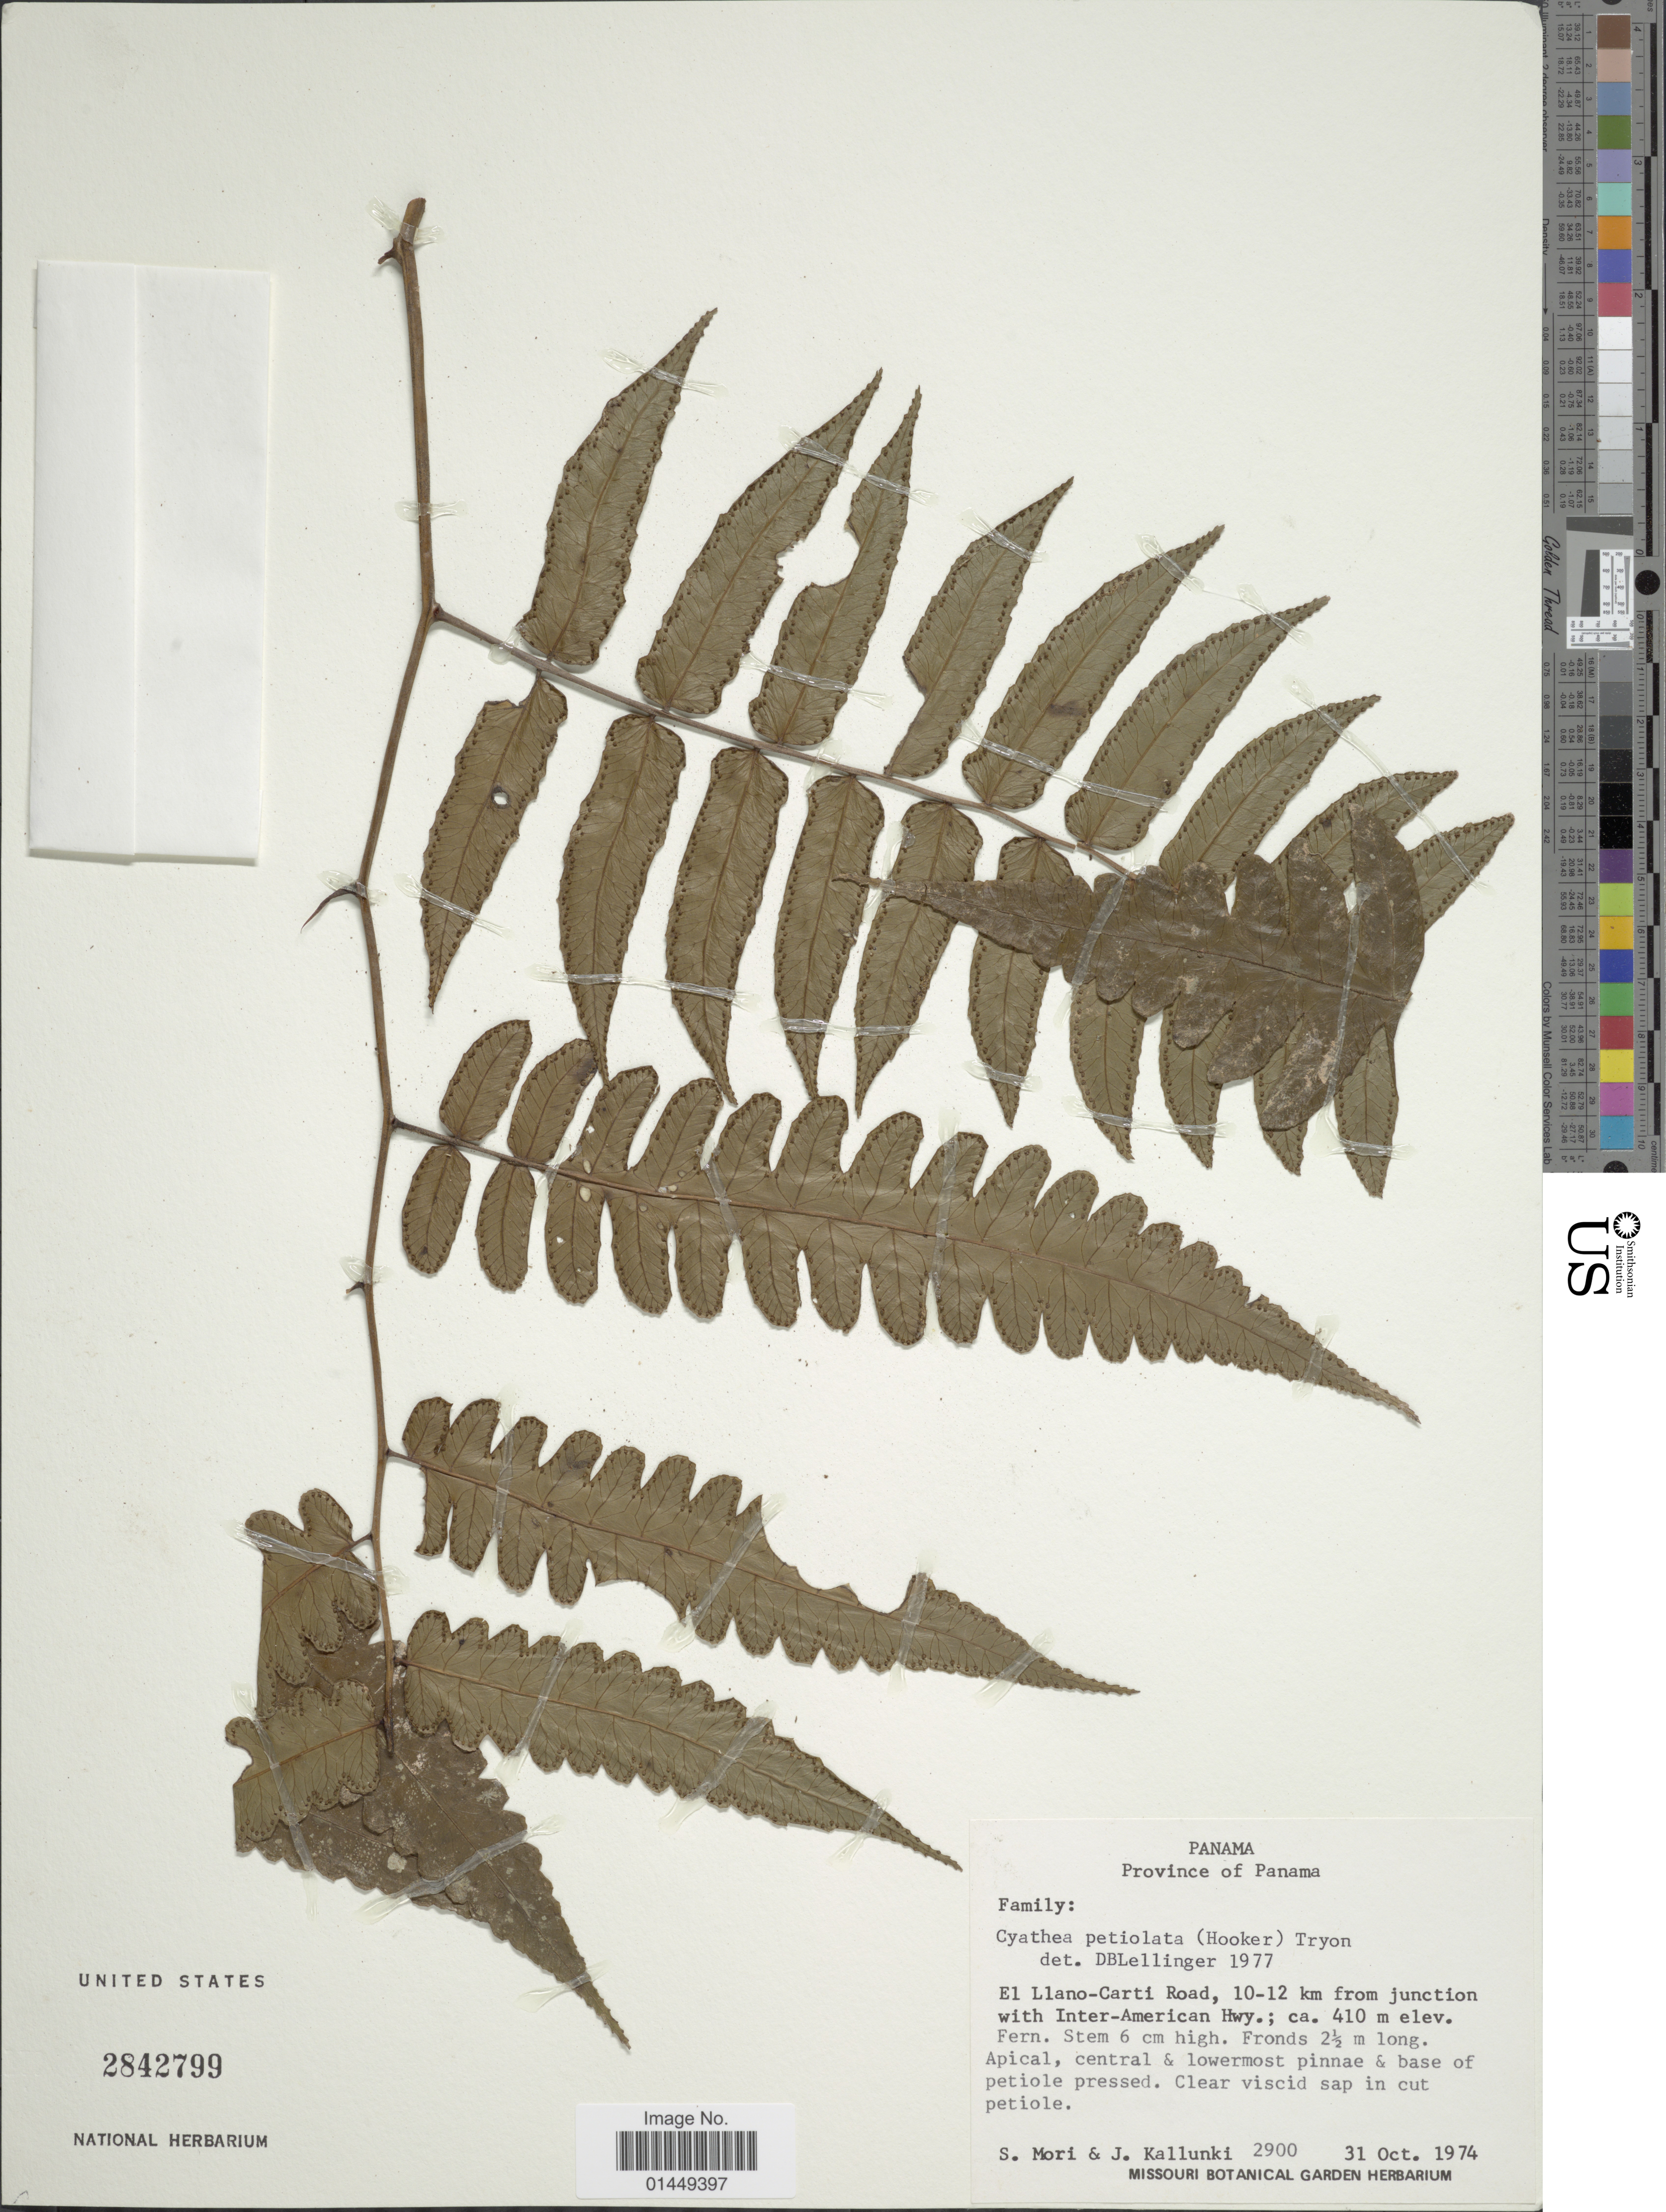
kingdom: Plantae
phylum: Tracheophyta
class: Polypodiopsida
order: Cyatheales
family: Cyatheaceae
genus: Cyathea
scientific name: Cyathea petiolata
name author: (Hook.) R.M. Tryon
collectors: S. Mori & J. Kallunki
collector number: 2900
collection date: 1974-10-31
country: Panama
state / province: Panamá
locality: Province of Panama. El Llano-Carti Road, 10-12 km from junction with Inter-American Hwy.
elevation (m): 410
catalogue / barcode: US 28427995